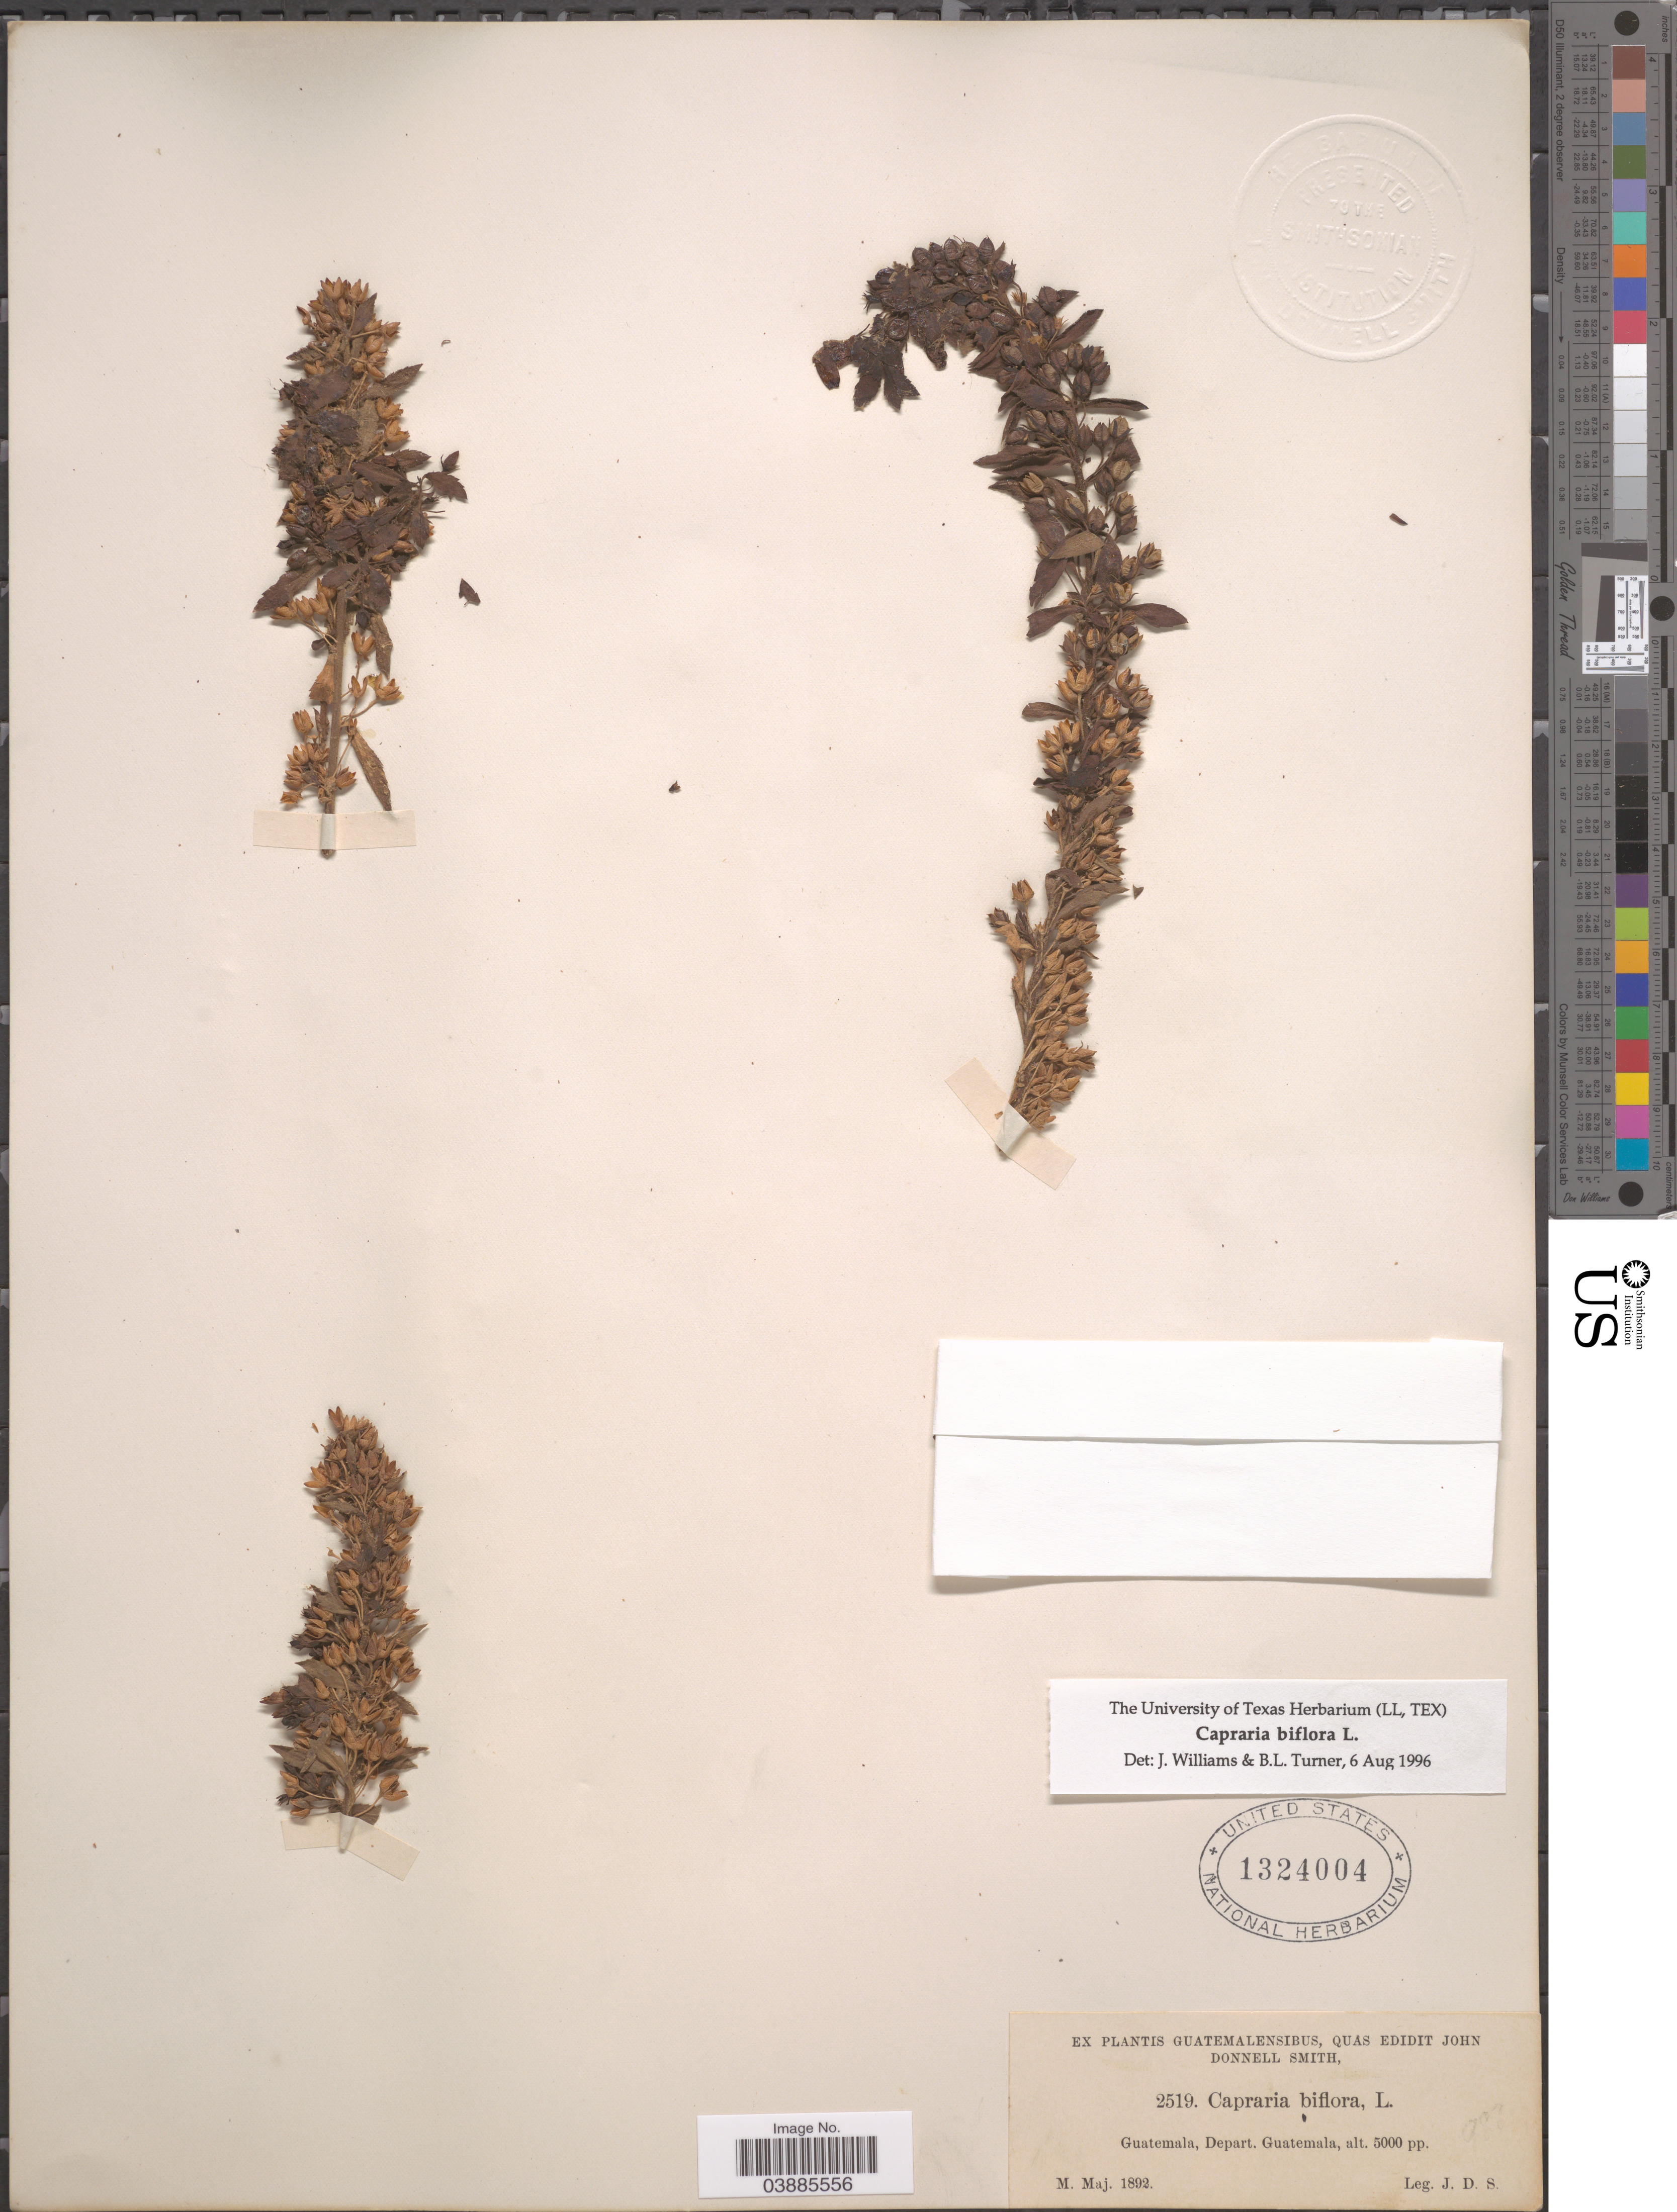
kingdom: Plantae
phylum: Tracheophyta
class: Magnoliopsida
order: Lamiales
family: Scrophulariaceae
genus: Capraria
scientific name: Capraria biflora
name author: L.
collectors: J. Donnell Smith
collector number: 2519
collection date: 1892-05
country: Guatemala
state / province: Guatemala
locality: Depart. Guatemala.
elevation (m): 1524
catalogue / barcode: US 1324004